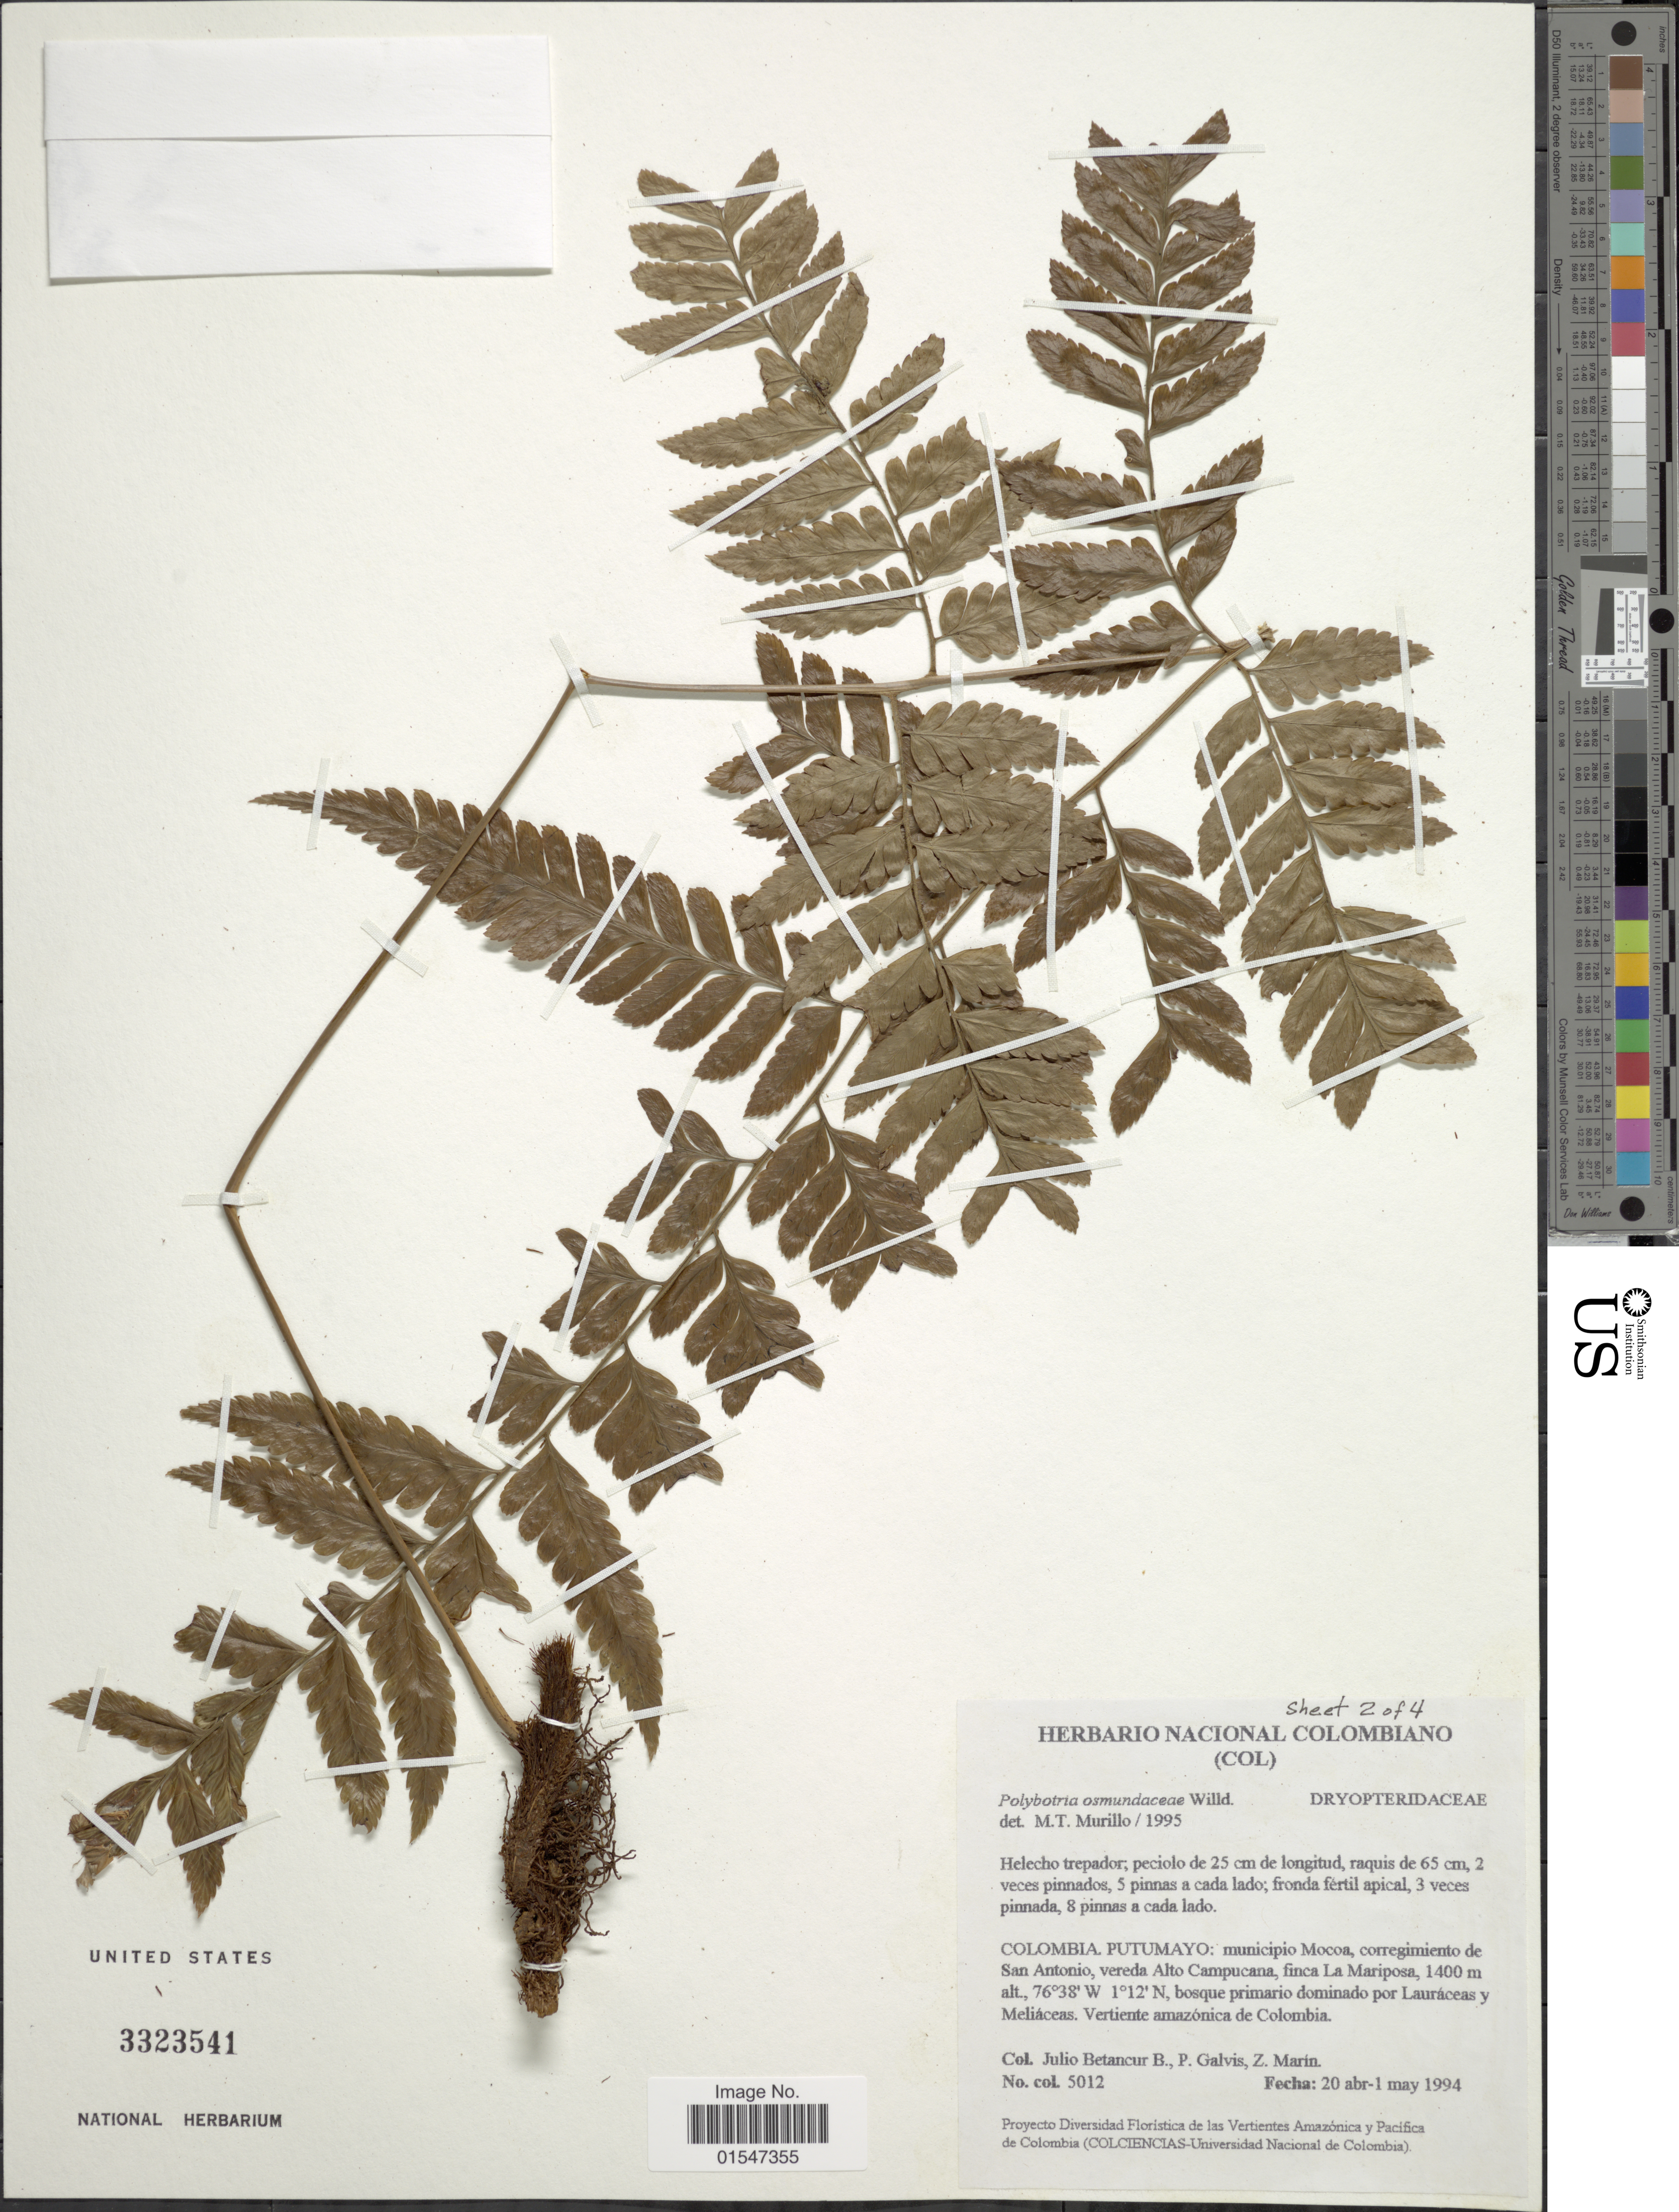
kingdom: Plantae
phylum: Tracheophyta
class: Polypodiopsida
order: Polypodiales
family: Dryopteridaceae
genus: Polybotrya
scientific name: Polybotrya osmundacea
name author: Humb. & Bonpl. ex Willd.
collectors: J. Betancur, P. Galvis & Z. Marin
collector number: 5012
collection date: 1994-04-20/1994-05-01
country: Colombia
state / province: Putumayo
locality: Municipio Mocoa, corregimiento de San Antonio, vereda Alto Campucana, finca La Mariposa, bosque primario dominado por Lauráceas y Meliáceas, vertiente amazónica de Colombia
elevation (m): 1400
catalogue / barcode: US 3323541